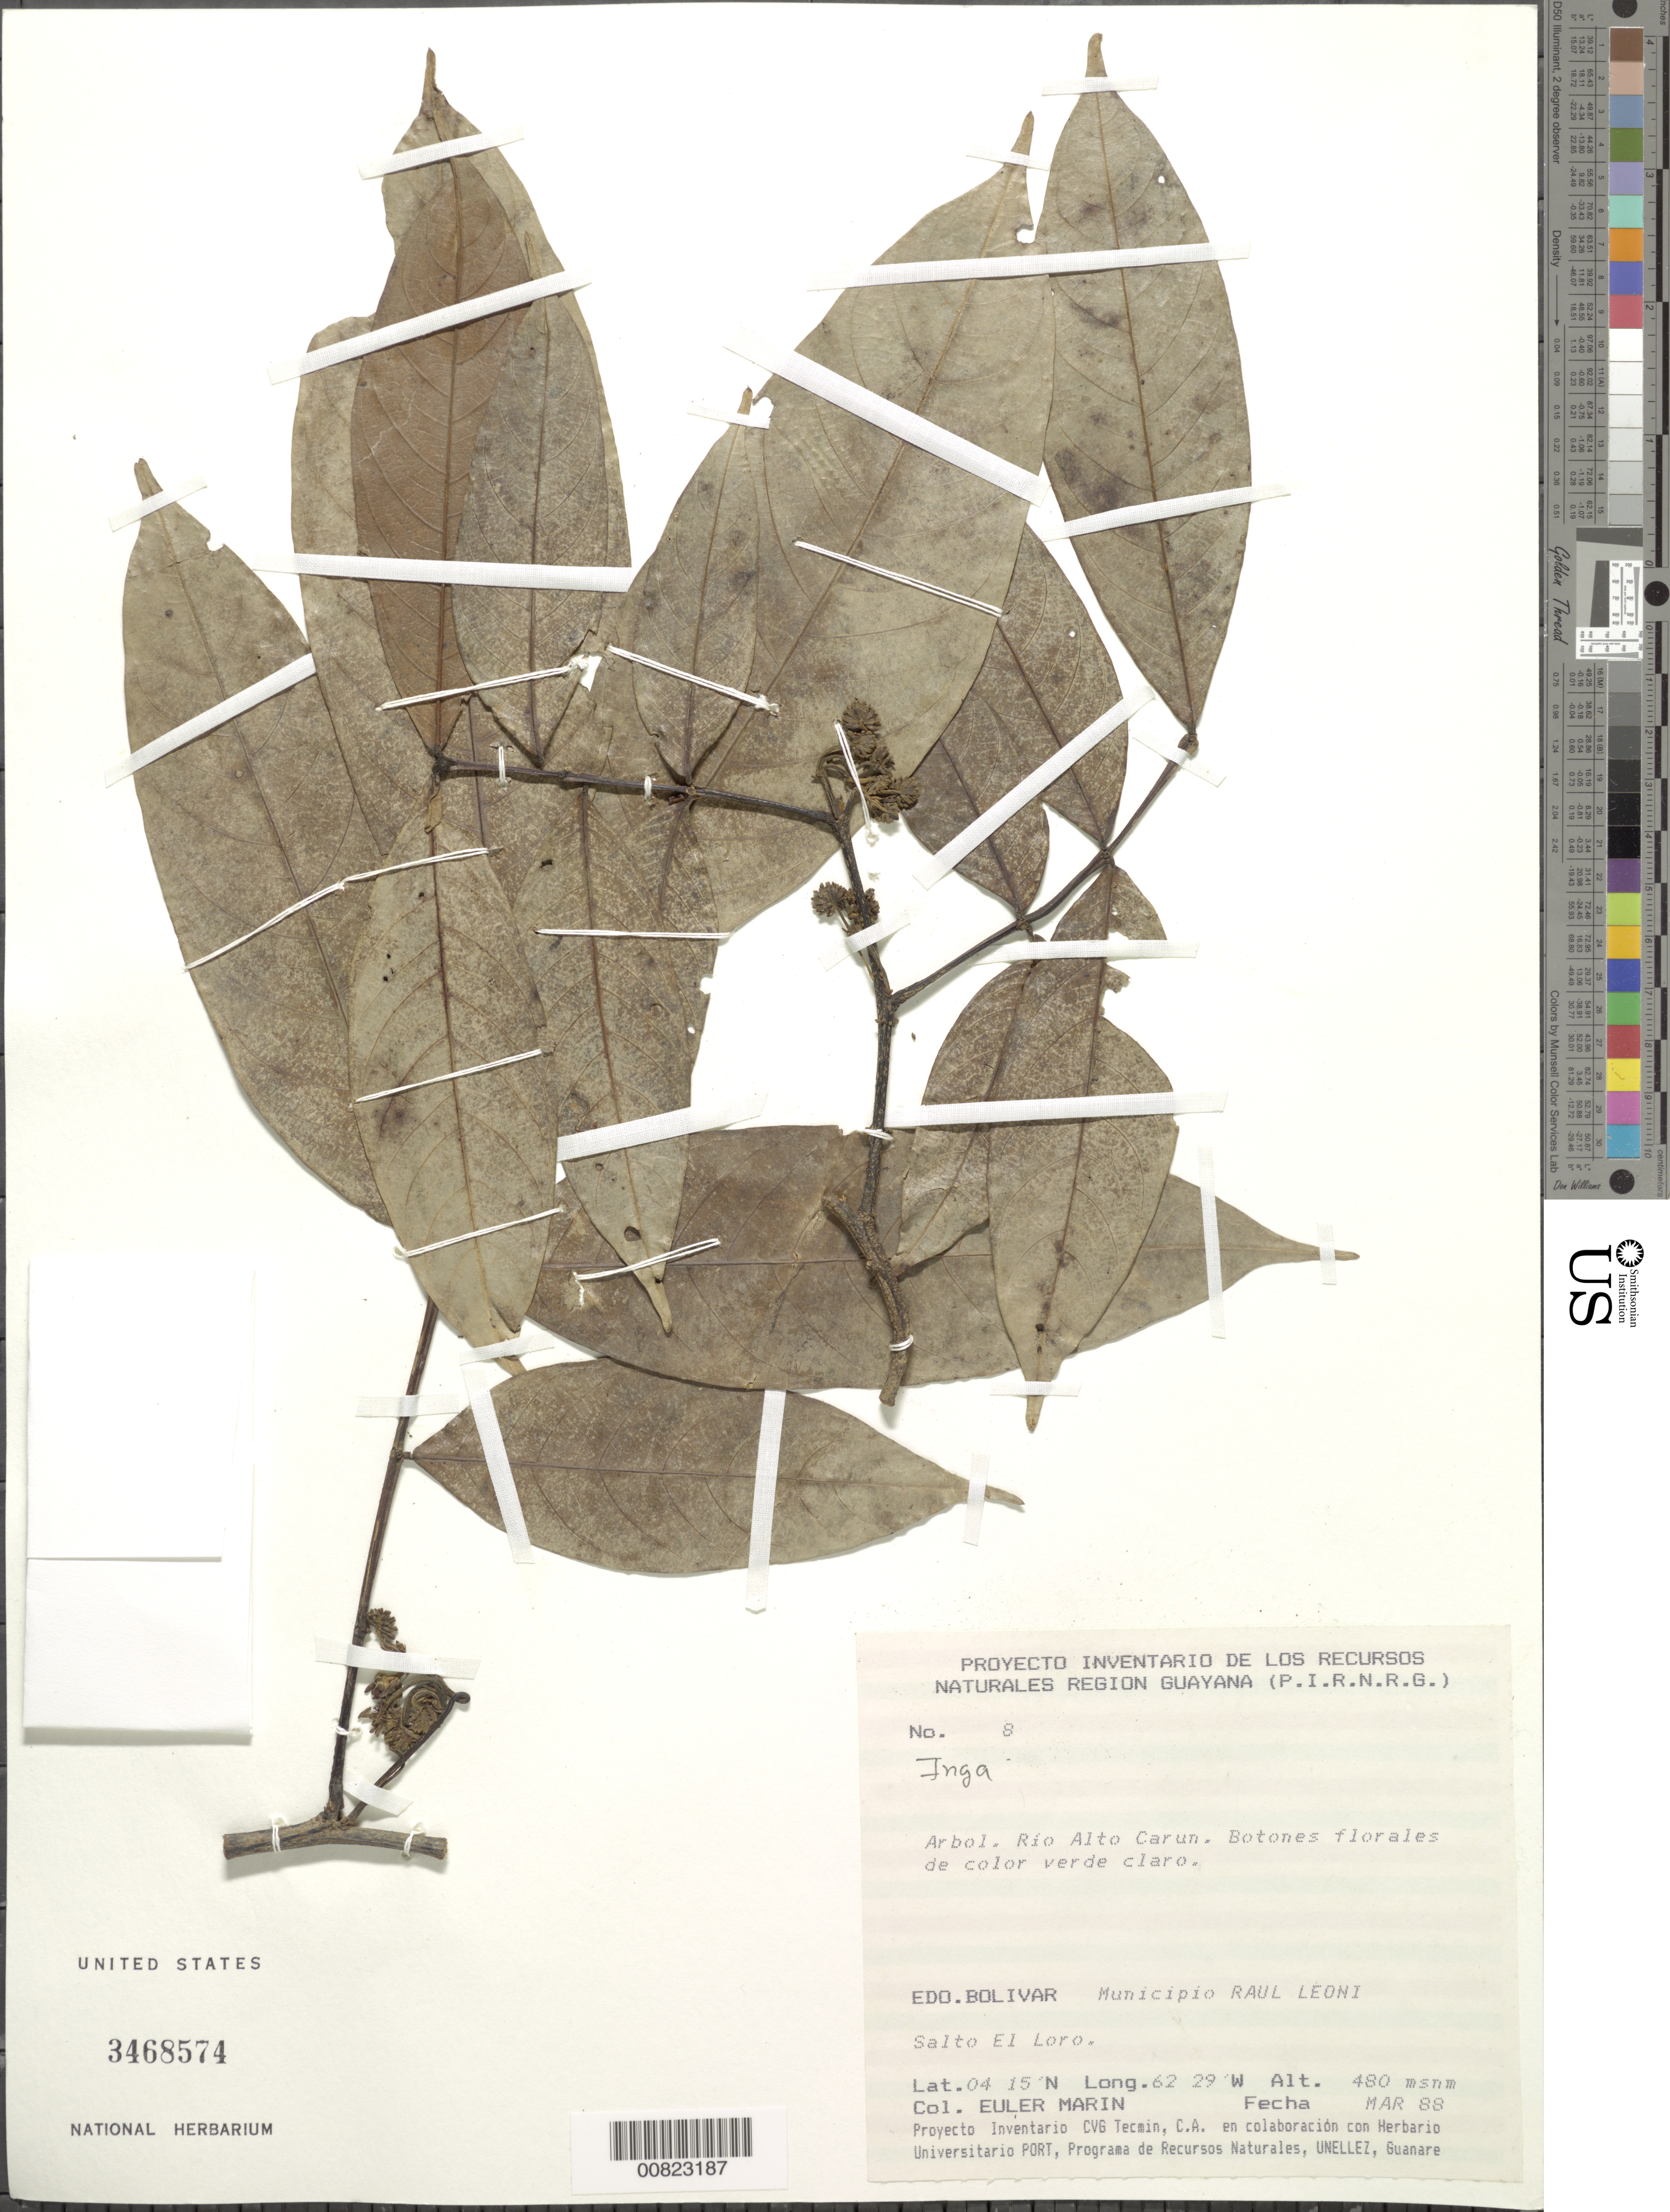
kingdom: Plantae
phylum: Tracheophyta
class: Magnoliopsida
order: Fabales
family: Fabaceae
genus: Inga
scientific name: Inga sp.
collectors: E. Marin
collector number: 8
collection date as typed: Mar-88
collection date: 1988-03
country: Venezuela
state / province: Bolívar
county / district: Angostura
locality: Mun. Raúl Leoni [=Angostura], Salto El Loro, along Río Alto Carun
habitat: Riverbank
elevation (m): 480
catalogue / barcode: US 3468574